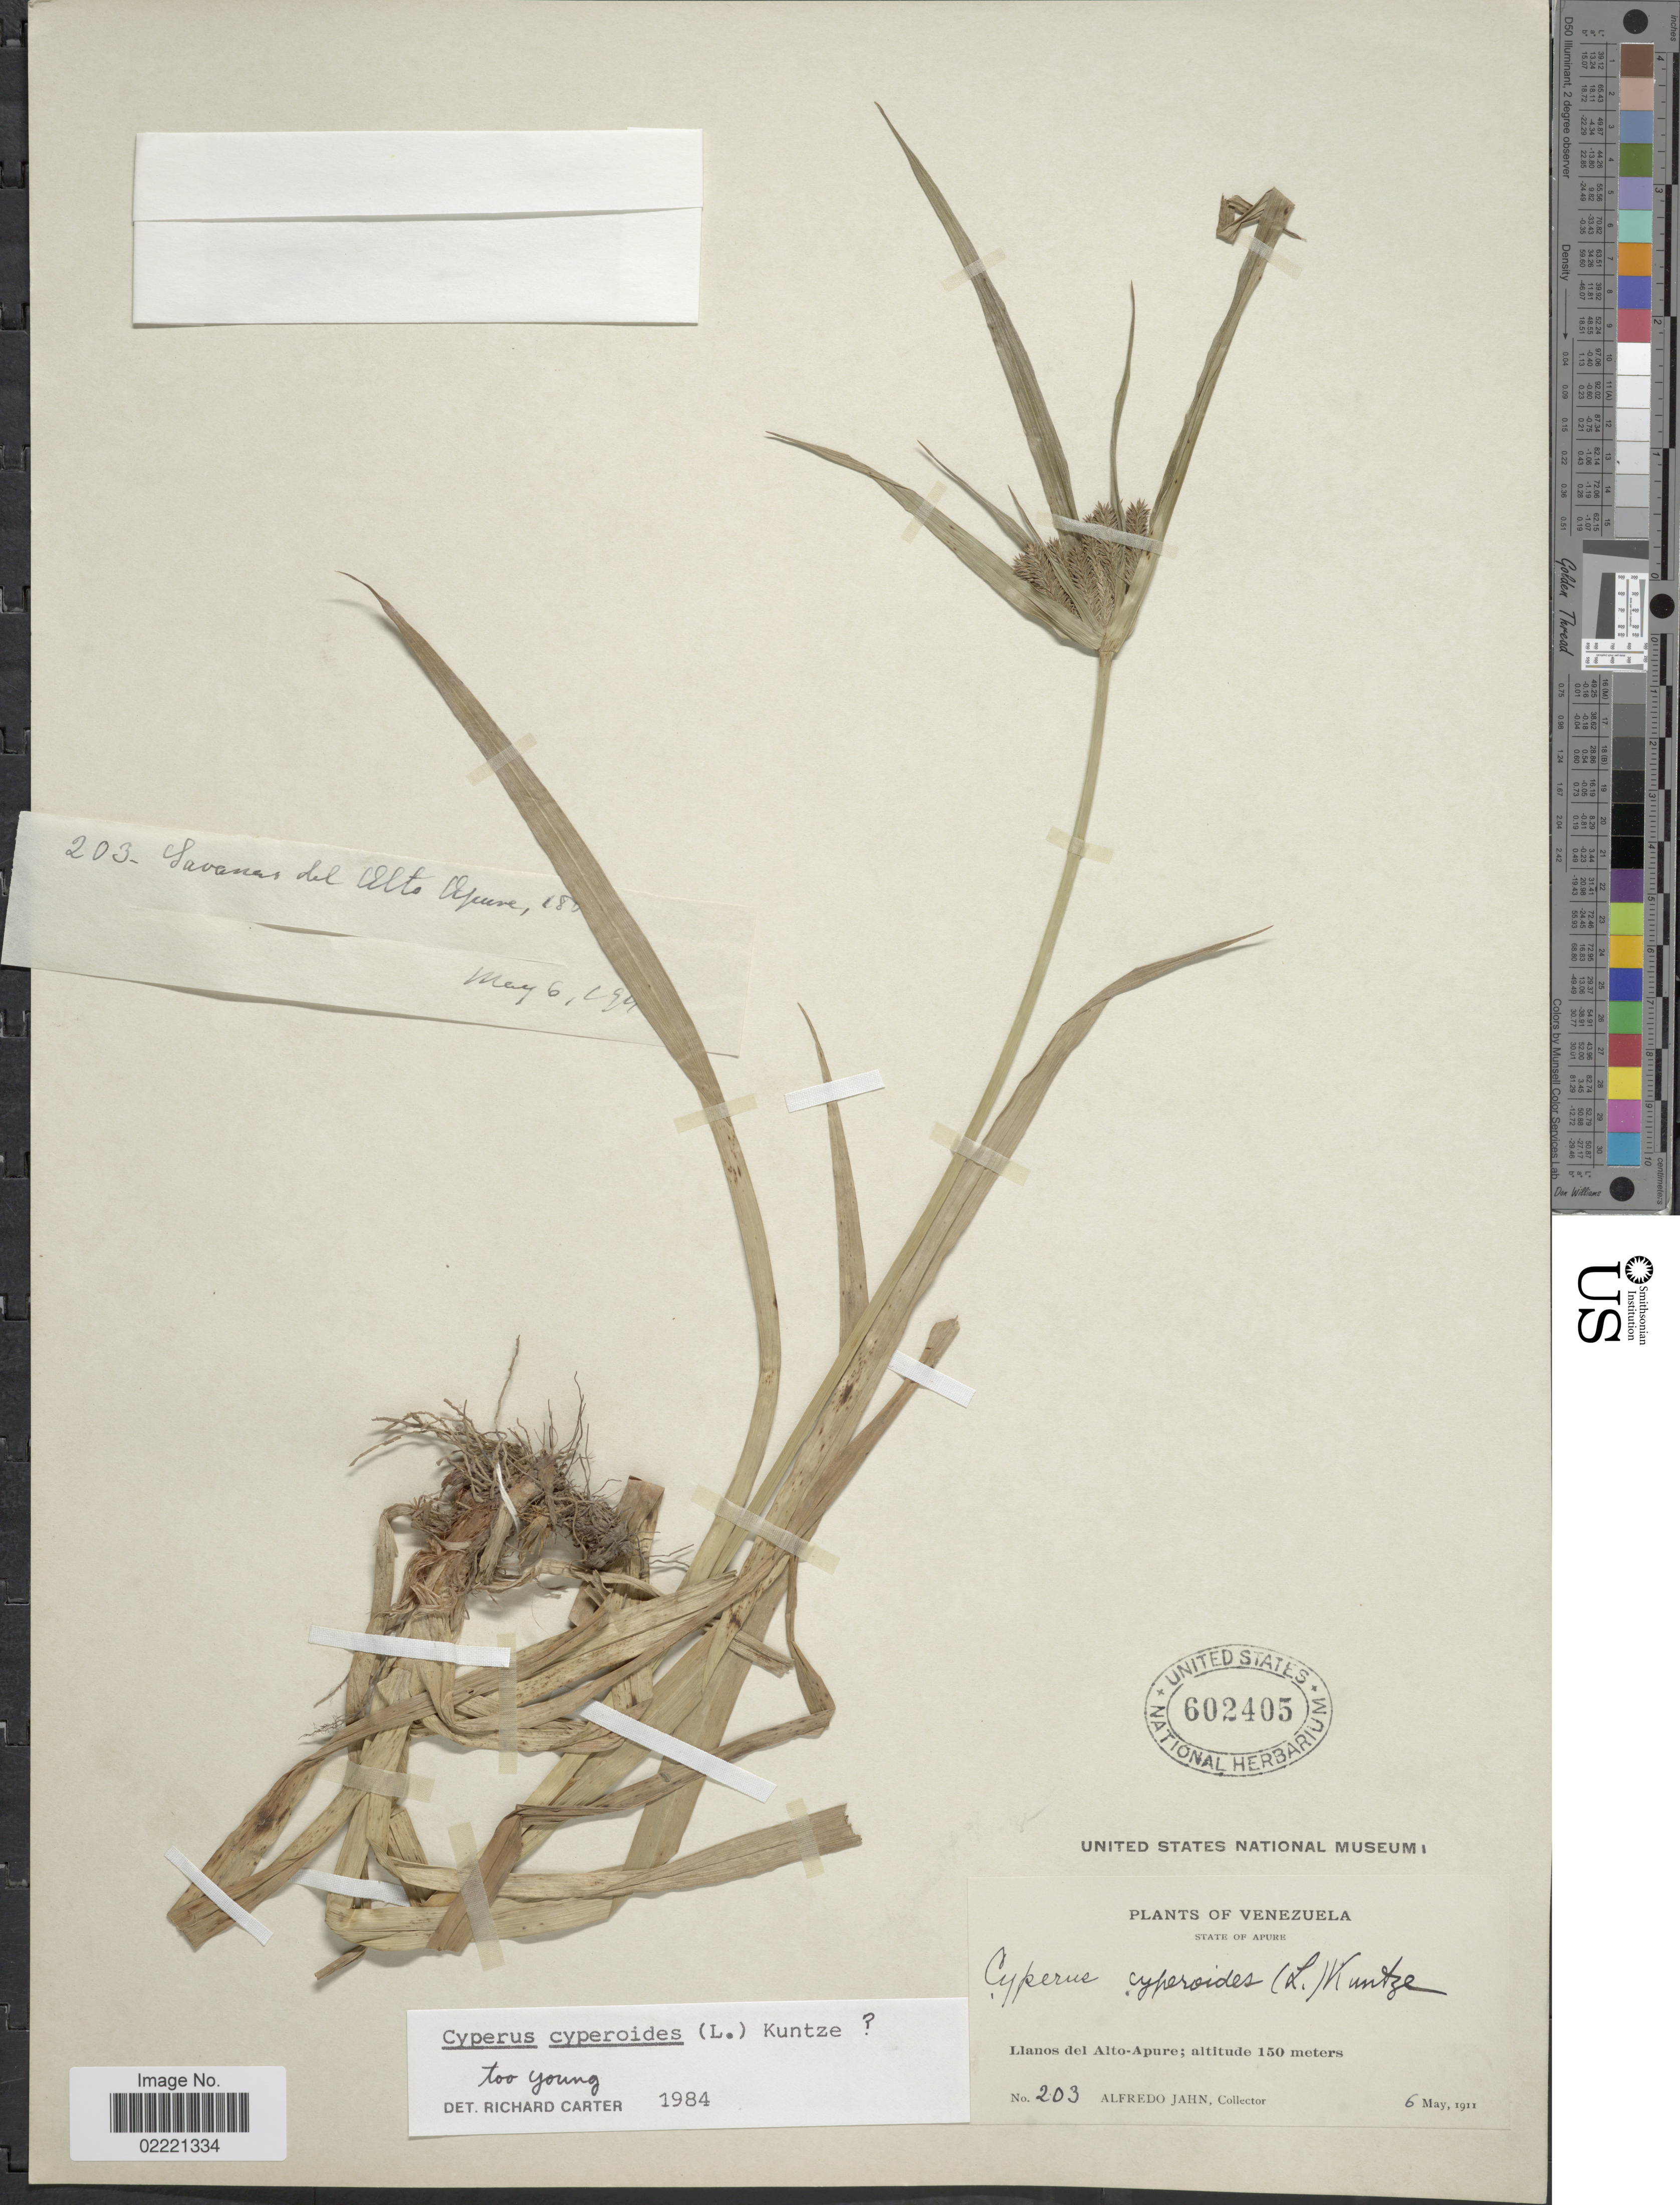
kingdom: Plantae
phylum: Tracheophyta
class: Liliopsida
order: Poales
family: Cyperaceae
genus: Cyperus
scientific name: Cyperus cyperoides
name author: (L.) Kuntze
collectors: A. Jahn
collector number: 203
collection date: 1911-05-06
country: Venezuela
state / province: Apure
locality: Llanos del Alto-Apure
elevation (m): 150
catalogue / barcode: US 602405